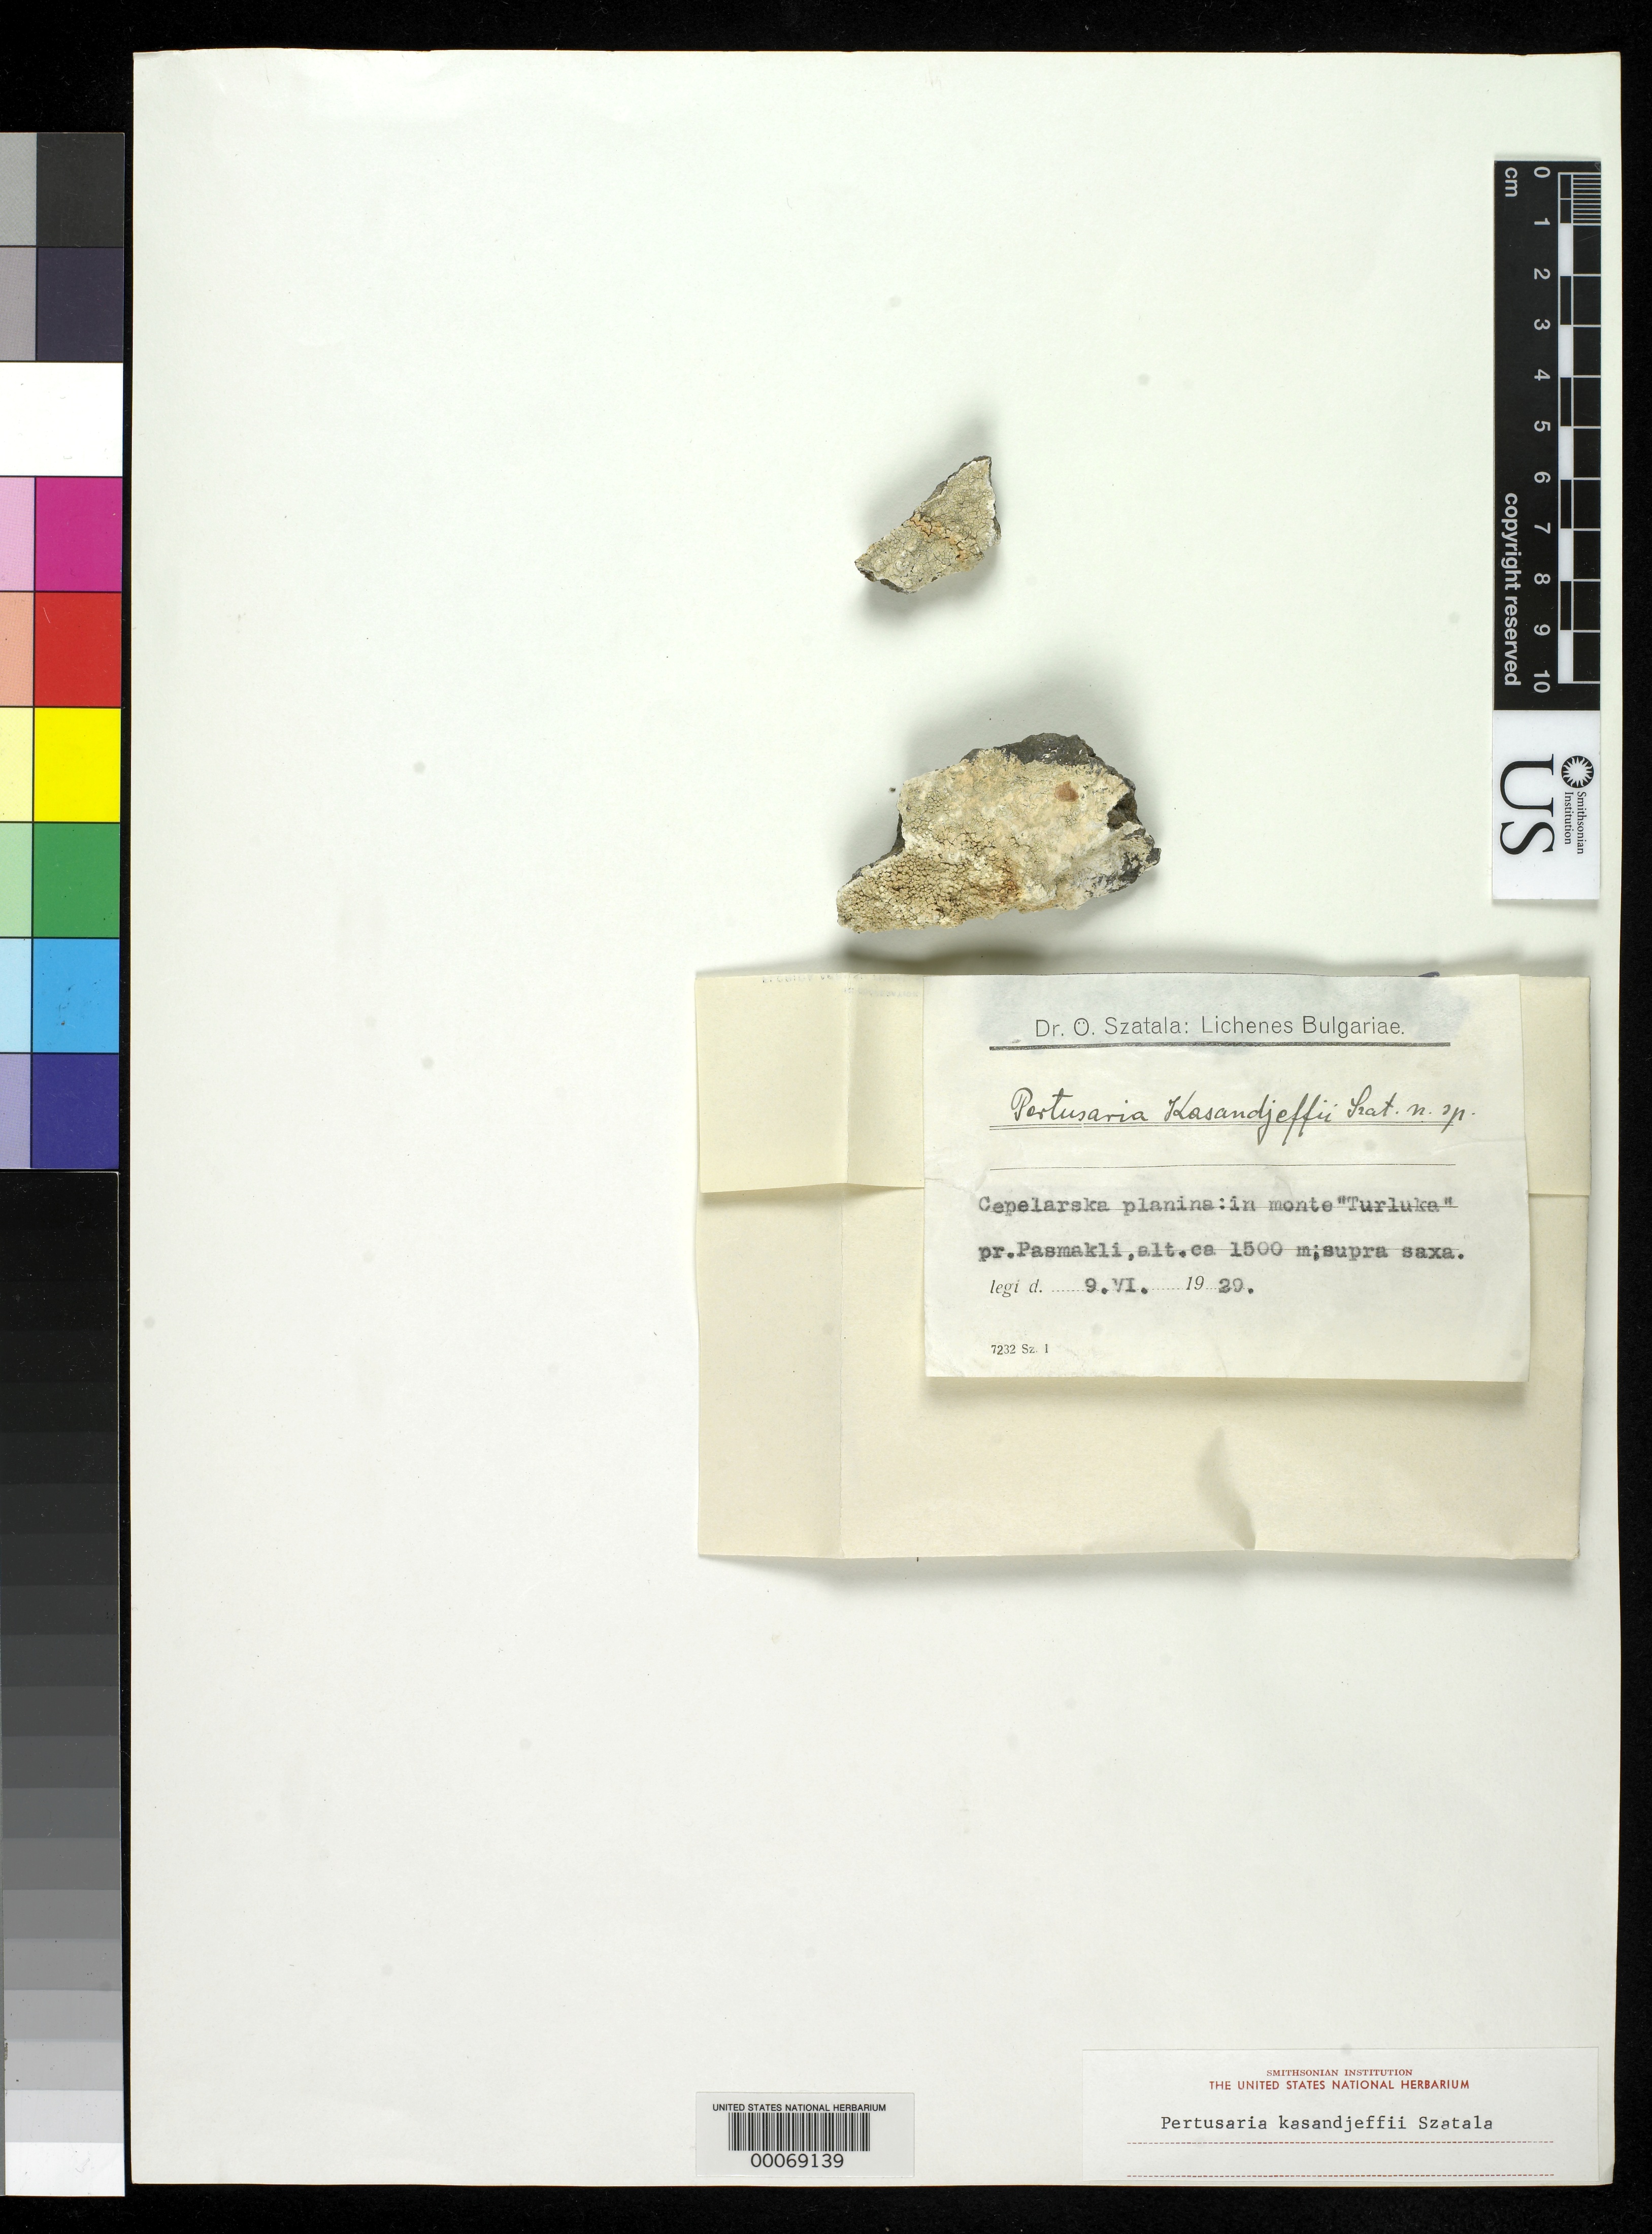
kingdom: Fungi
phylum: Ascomycota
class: Lecanoromycetes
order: Pertusariales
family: Pertusariaceae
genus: Pertusaria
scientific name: Pertusaria kasandjeffii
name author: Szatala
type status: Isotype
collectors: Ö. Szatala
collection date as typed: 09 Jun 1920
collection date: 1920-06-09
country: Bulgaria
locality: Cepelarska Planina, in monte "Karlak Dag" pr. Pasmakii. [Cepelarska Planina, on "Karlak Dag" Mountain near Pasmakii.]